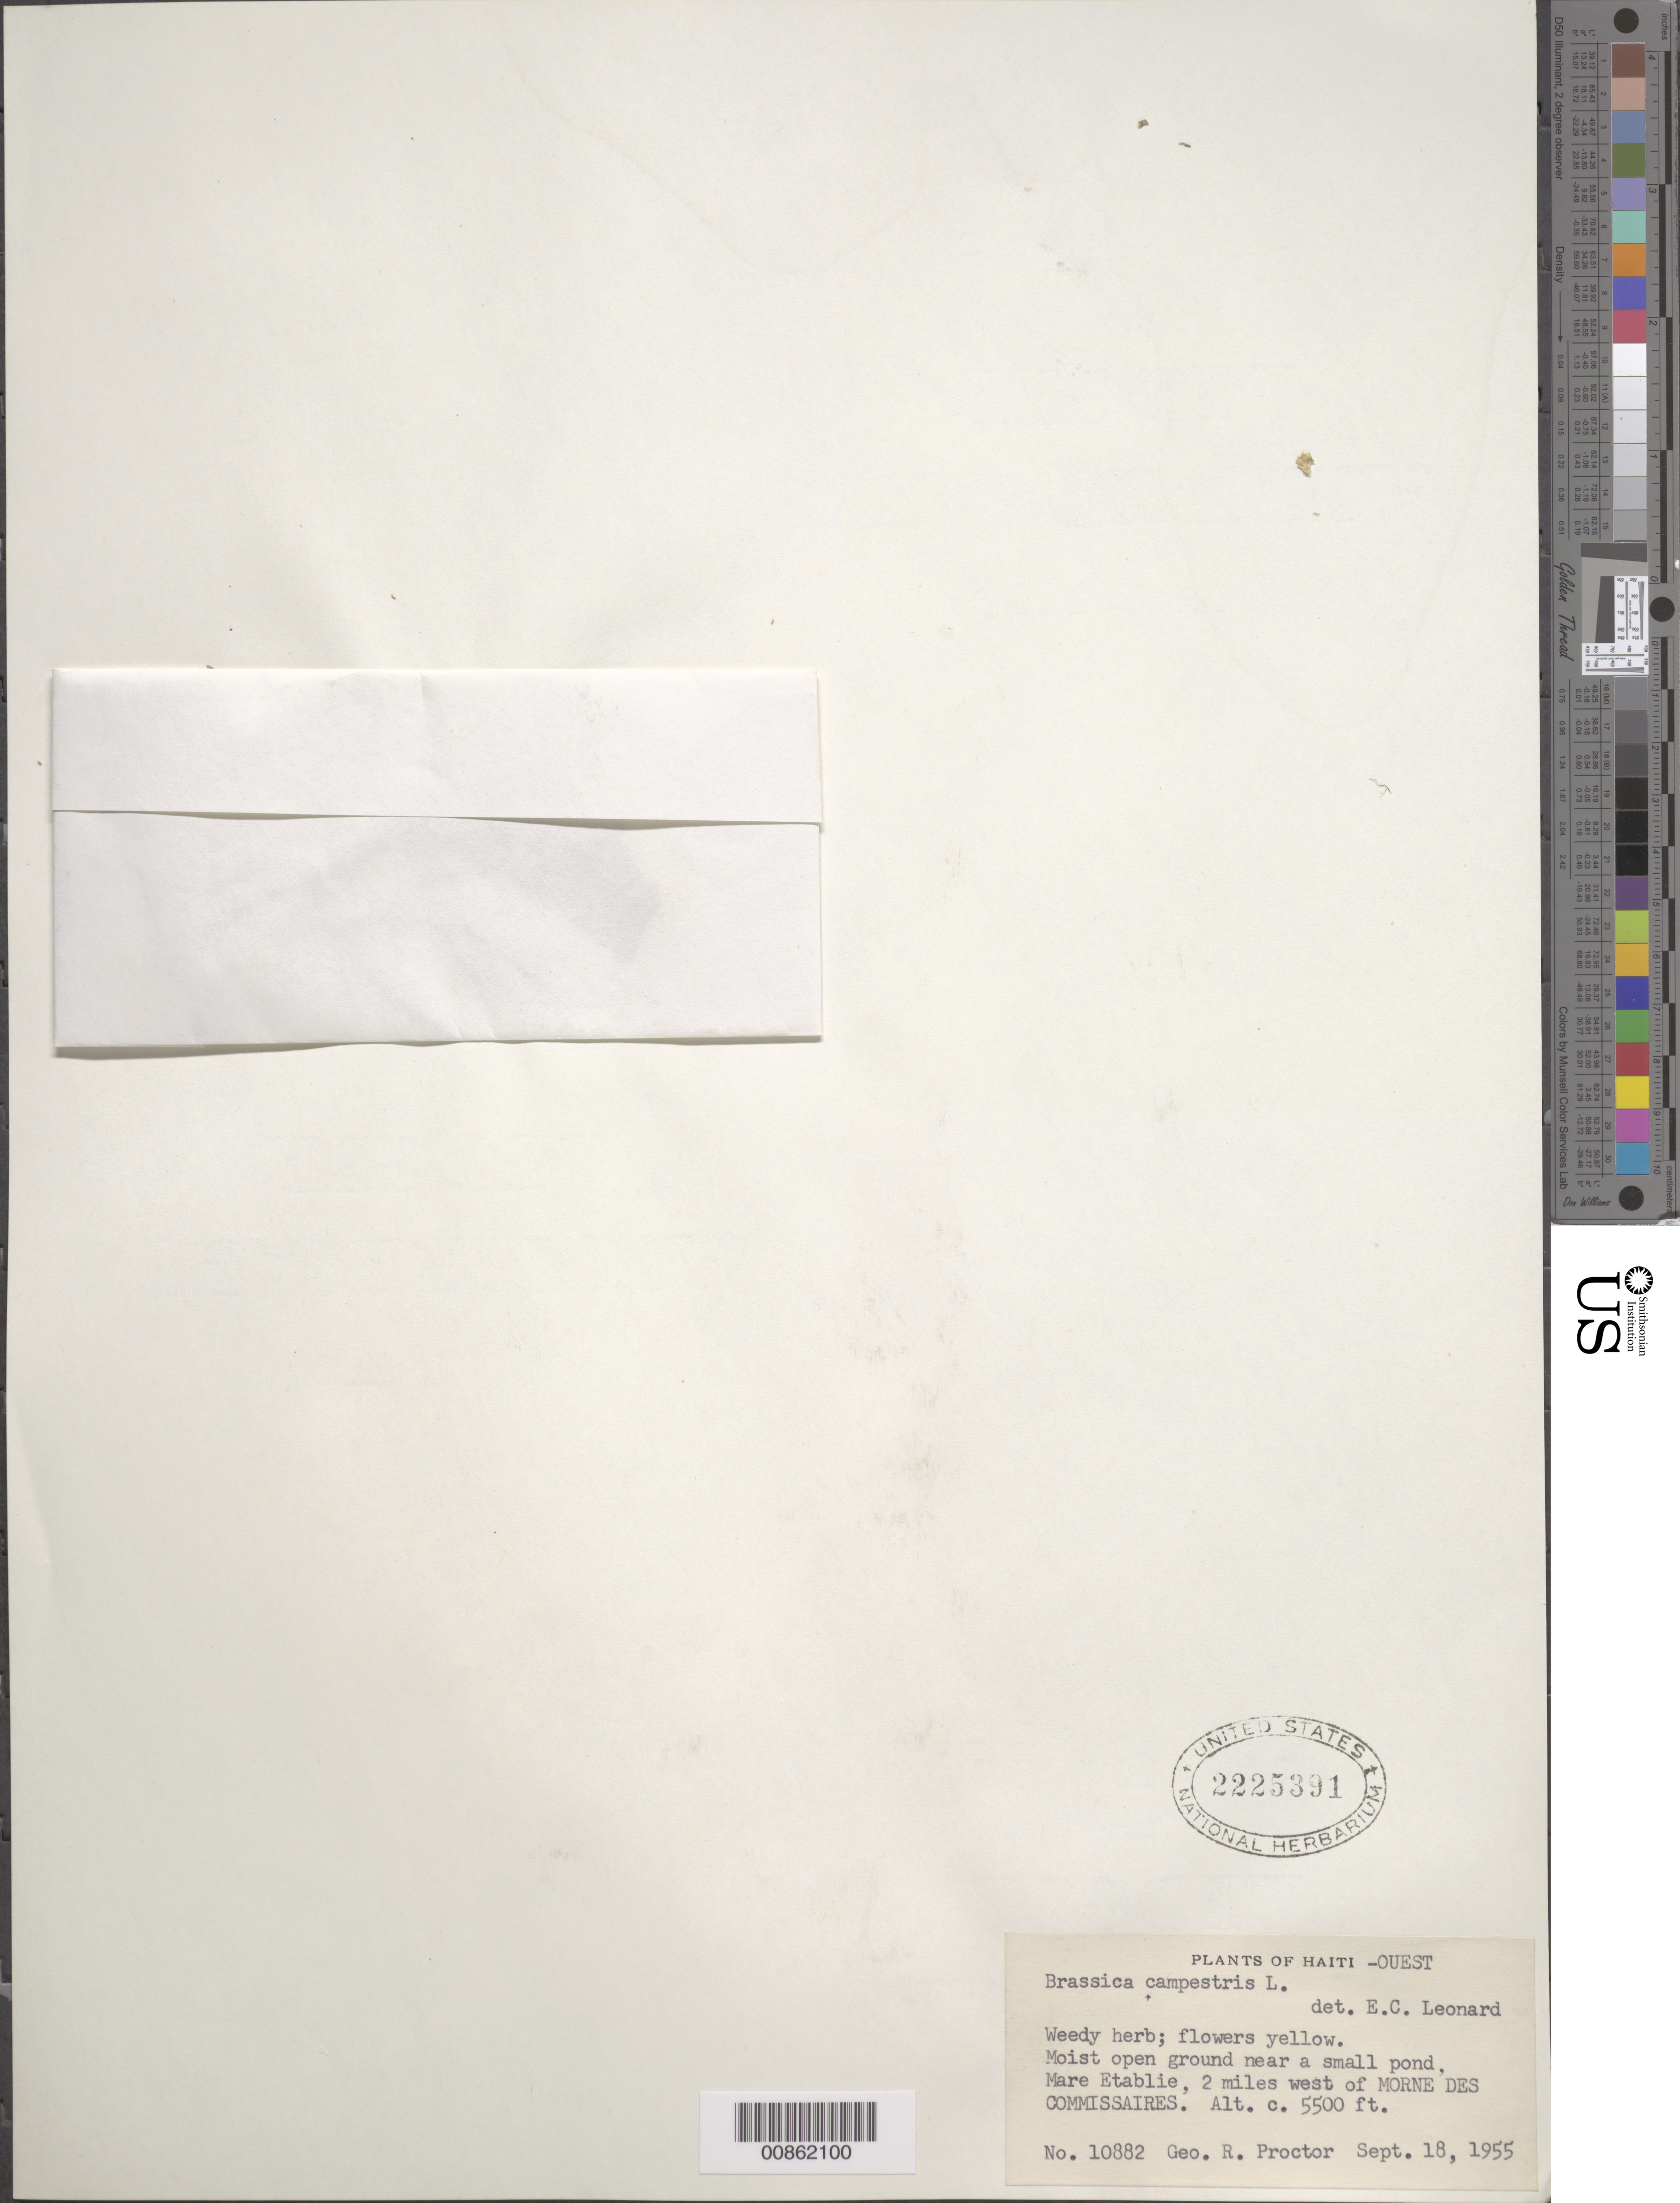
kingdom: Plantae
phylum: Tracheophyta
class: Magnoliopsida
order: Brassicales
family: Brassicaceae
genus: Brassica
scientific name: Brassica campestris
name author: L.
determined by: Leonard, Emery C., (US)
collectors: G. R. Proctor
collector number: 10882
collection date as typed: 18 Sep 1955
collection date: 1955-09-18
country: Haiti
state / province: Ouest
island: Hispaniola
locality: Mare Etablie, 2 miles west of Morne des Commissaires.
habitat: Moist open ground near a small pond.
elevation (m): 1676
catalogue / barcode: US 2225391